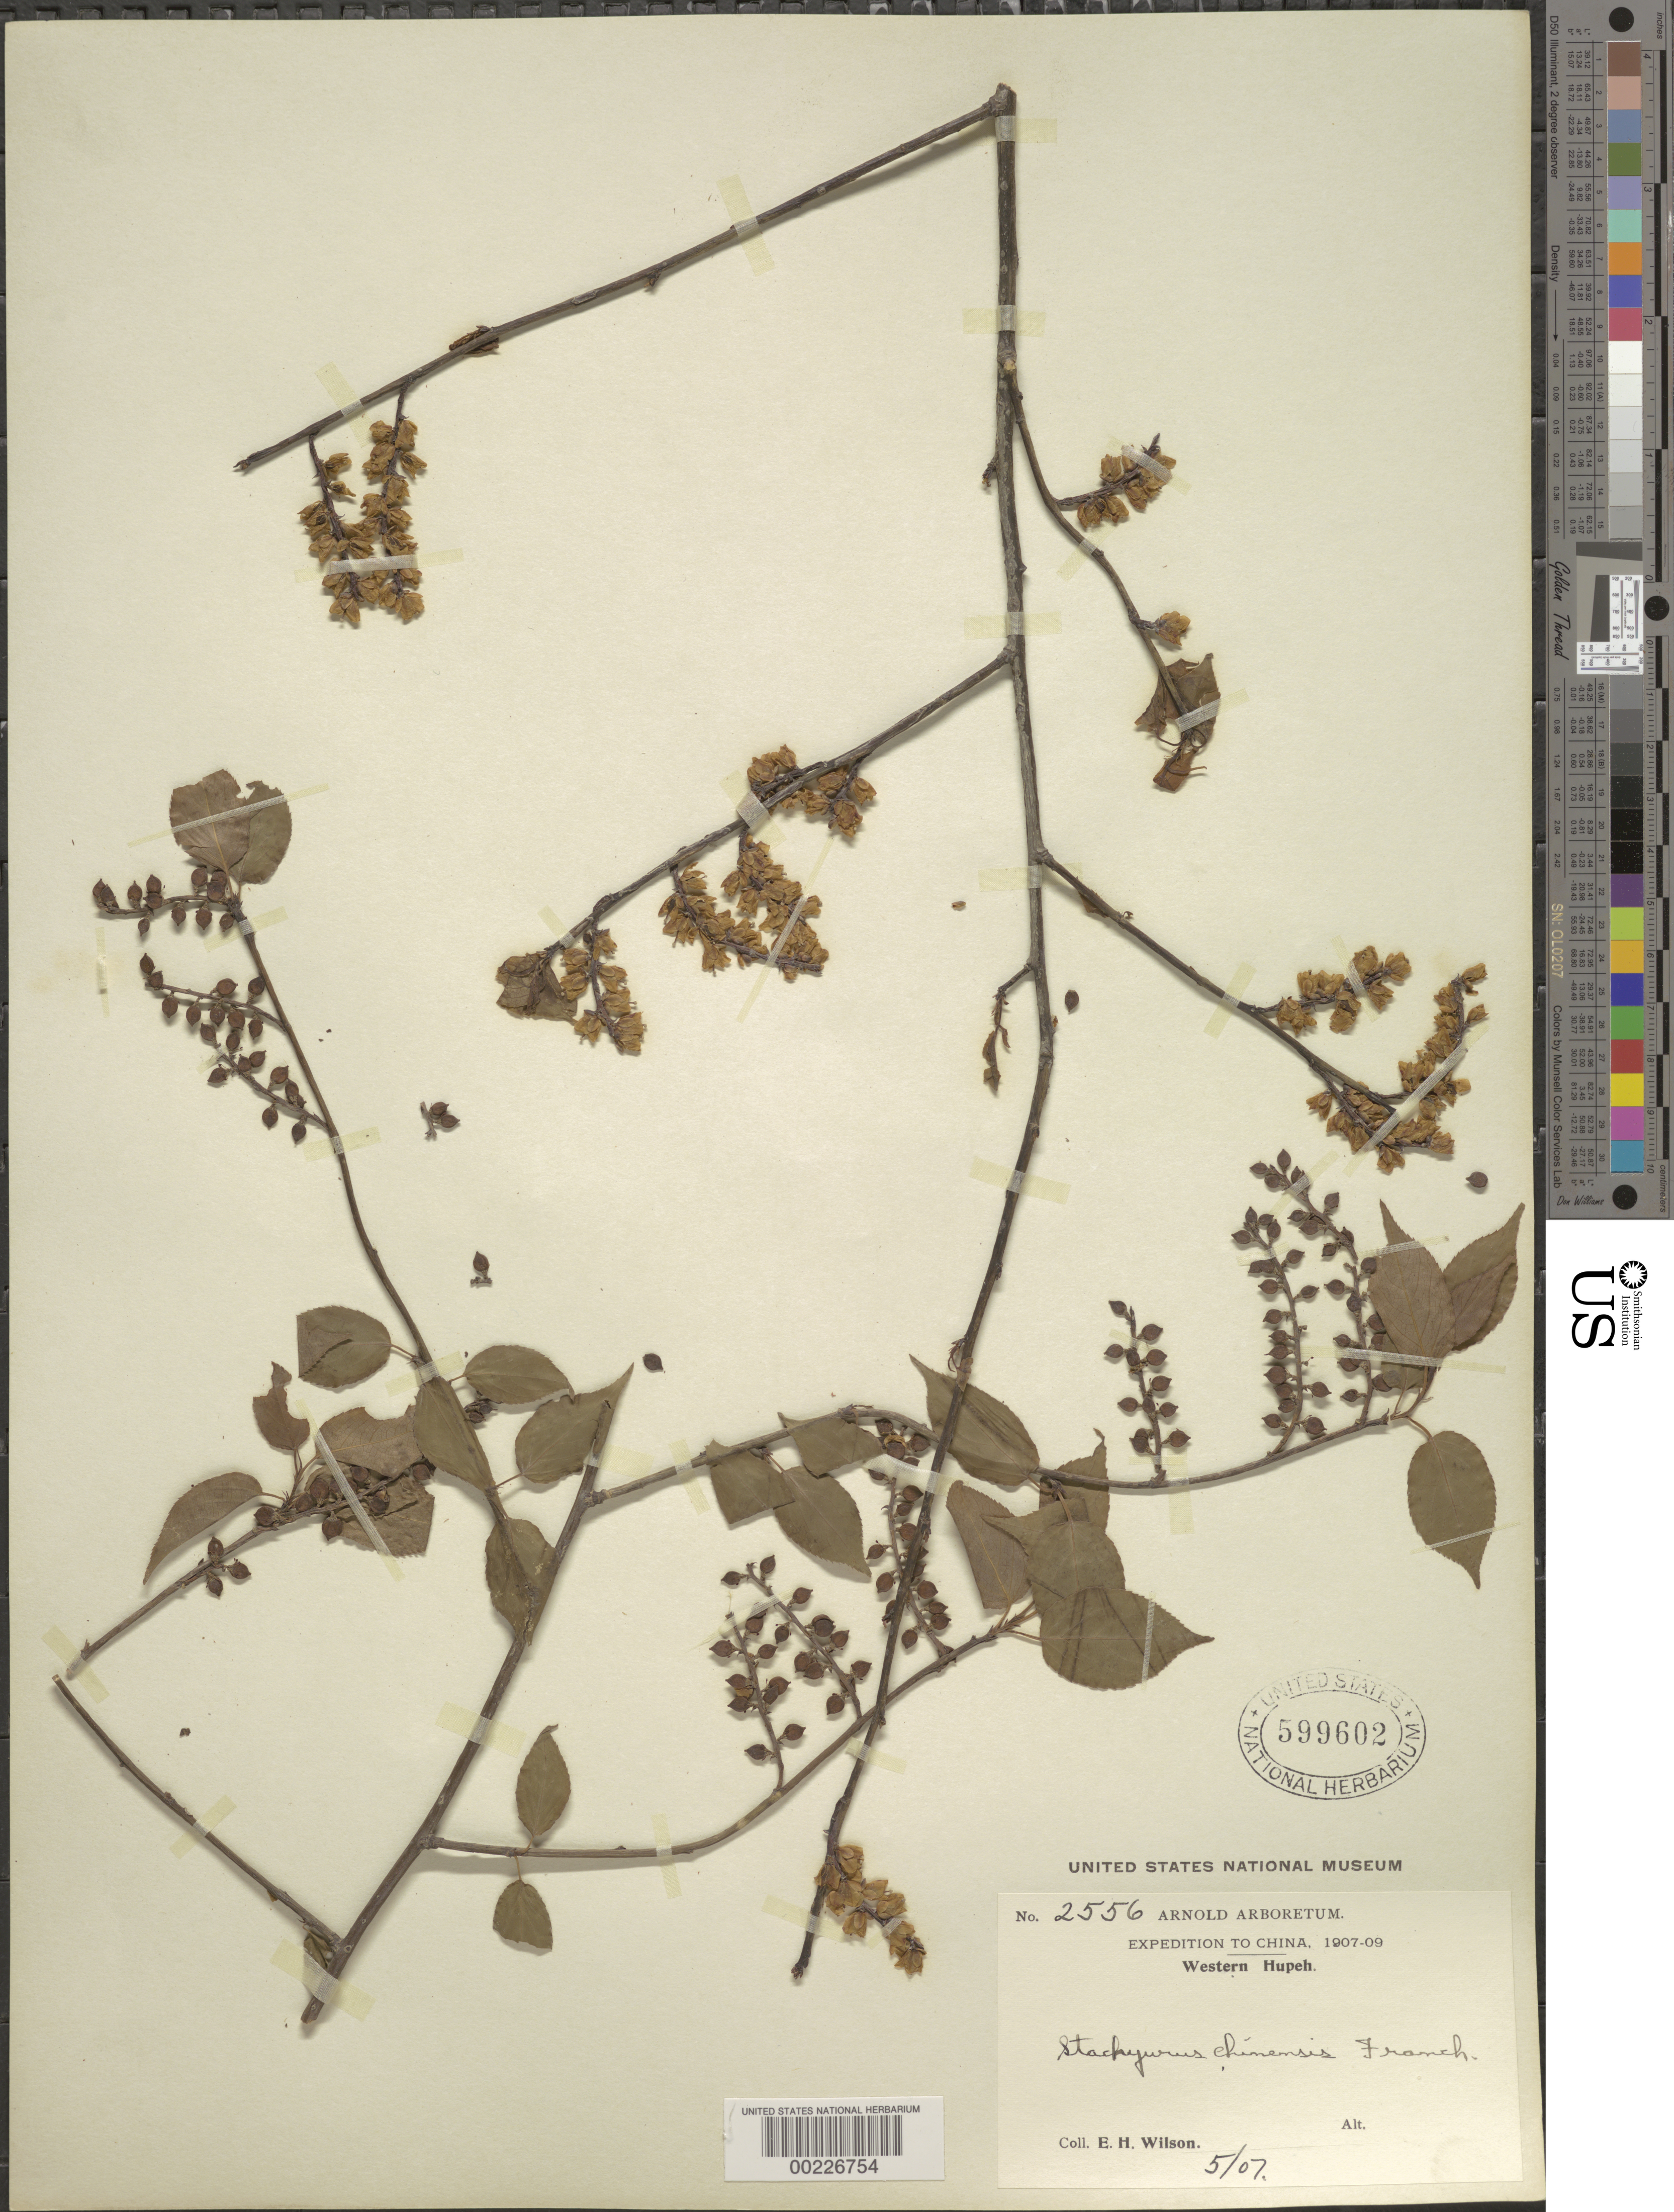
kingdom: Plantae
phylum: Tracheophyta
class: Magnoliopsida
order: Crossosomatales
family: Stachyuraceae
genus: Stachyurus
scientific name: Stachyurus chinensis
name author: Franch.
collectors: E. H. Wilson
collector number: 2556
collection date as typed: May 1907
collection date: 1907-05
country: China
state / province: Hubei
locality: Western hupeh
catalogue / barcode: US 599602